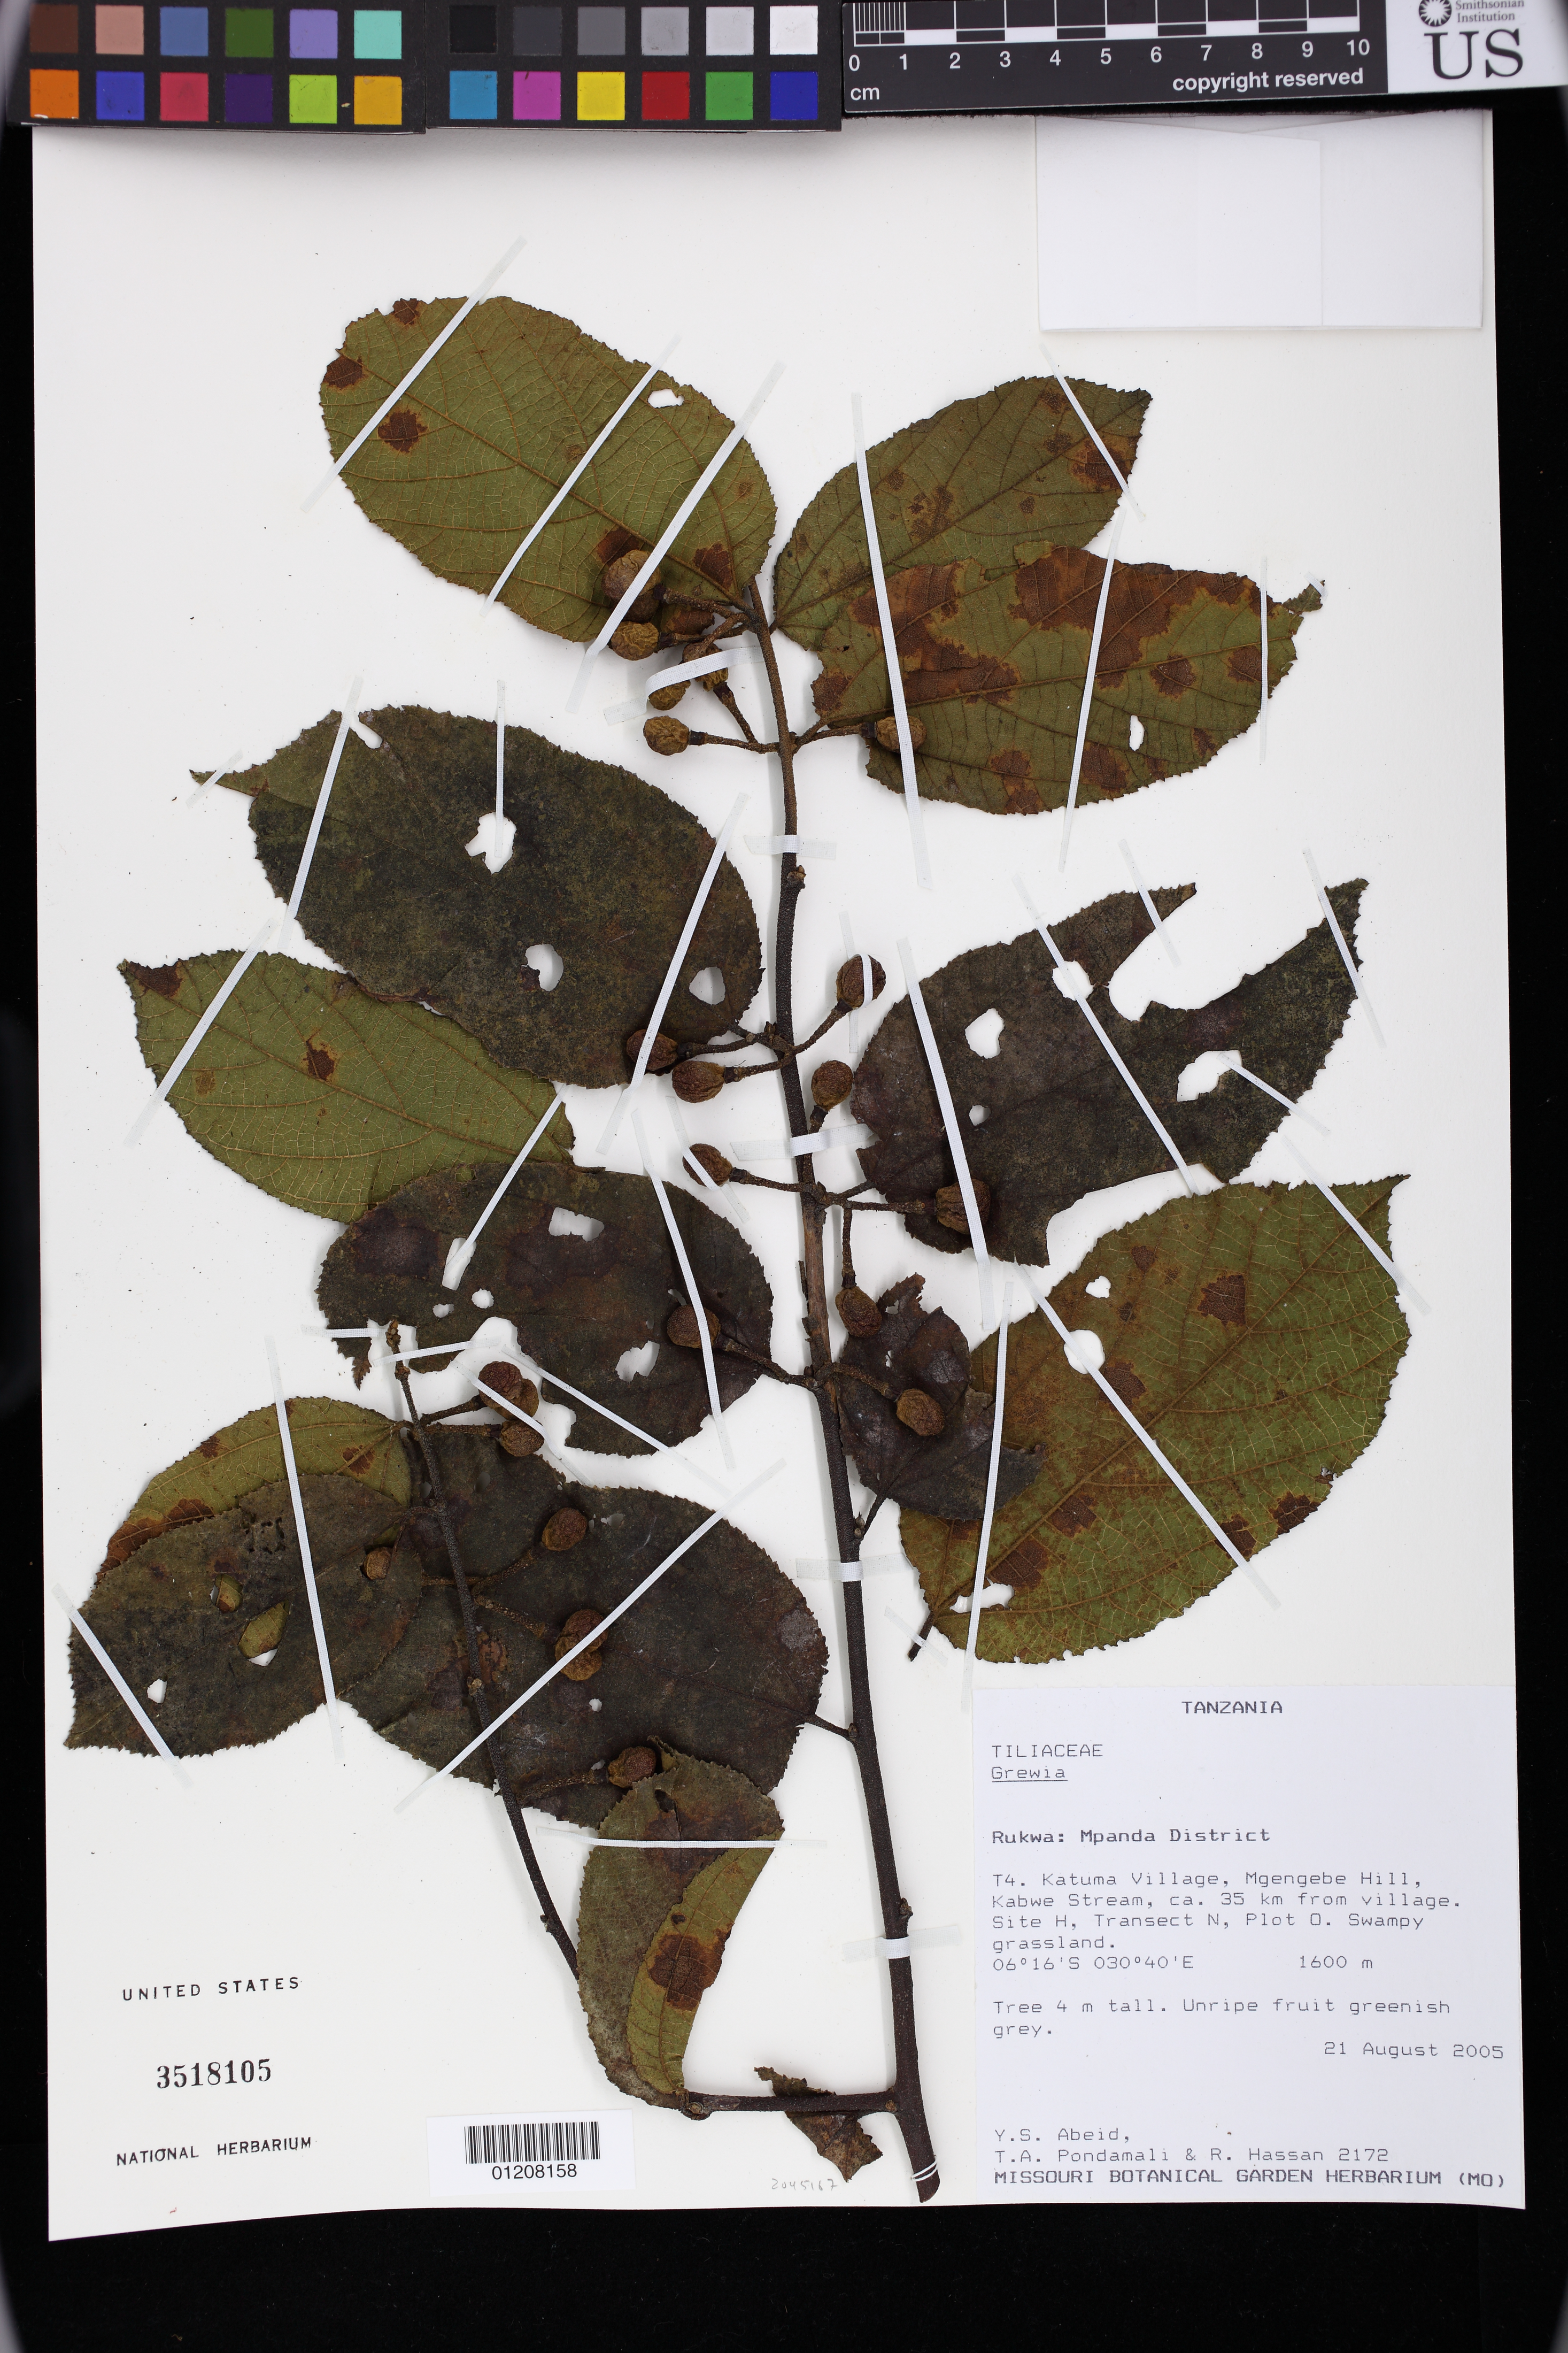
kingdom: Plantae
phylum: Tracheophyta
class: Magnoliopsida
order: Malvales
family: Malvaceae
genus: Grewia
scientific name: Grewia sp.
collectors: Y. Abeid, T. Pondamali & R. Hassan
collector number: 2172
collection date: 2005-08-21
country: Tanzania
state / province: Rukwa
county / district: Mpanda District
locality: T4. Katuma Village, Mgengebe Hill, Kabwe Stream, ca. 35 km from village. Site H, Transect N, Plot O.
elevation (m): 1600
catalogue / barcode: US 3518105